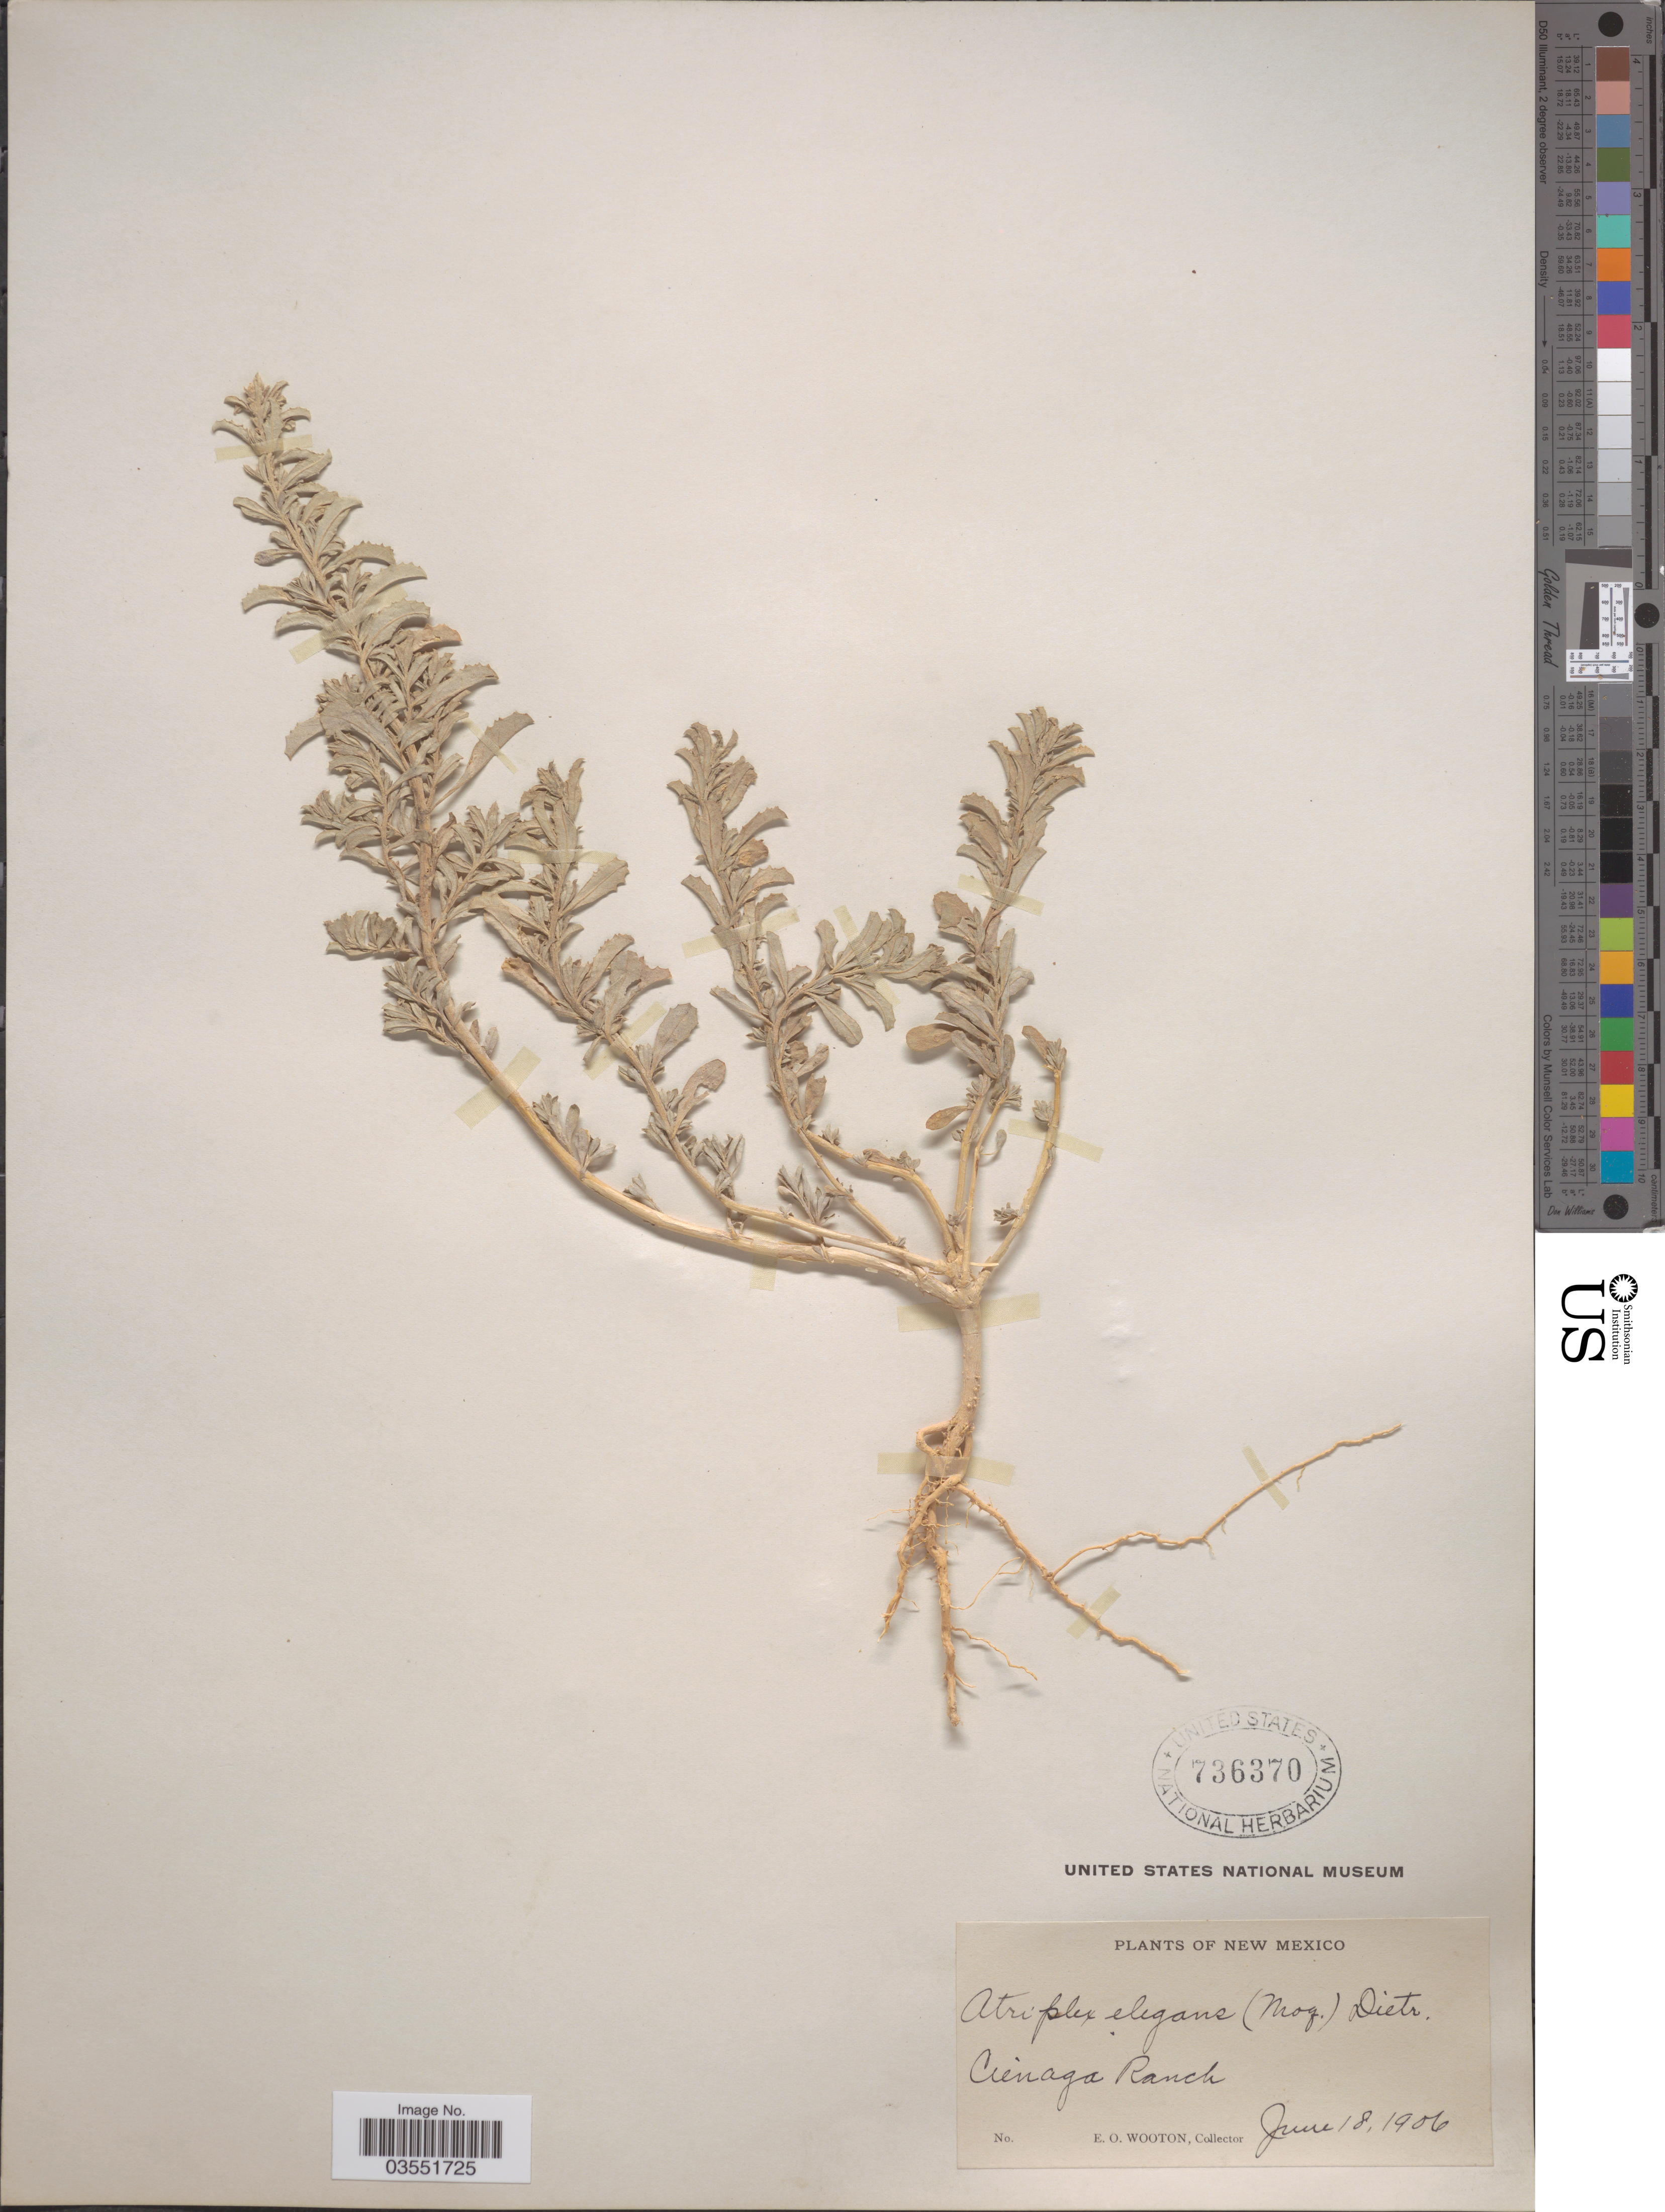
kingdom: Plantae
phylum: Tracheophyta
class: Magnoliopsida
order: Caryophyllales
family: Amaranthaceae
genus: Atriplex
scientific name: Atriplex elegans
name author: (Moq.) D. Dietr.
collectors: E. O. Wooton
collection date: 1906-06-18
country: United States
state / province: New Mexico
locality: Cienaga Ranch.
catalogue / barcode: US 736370